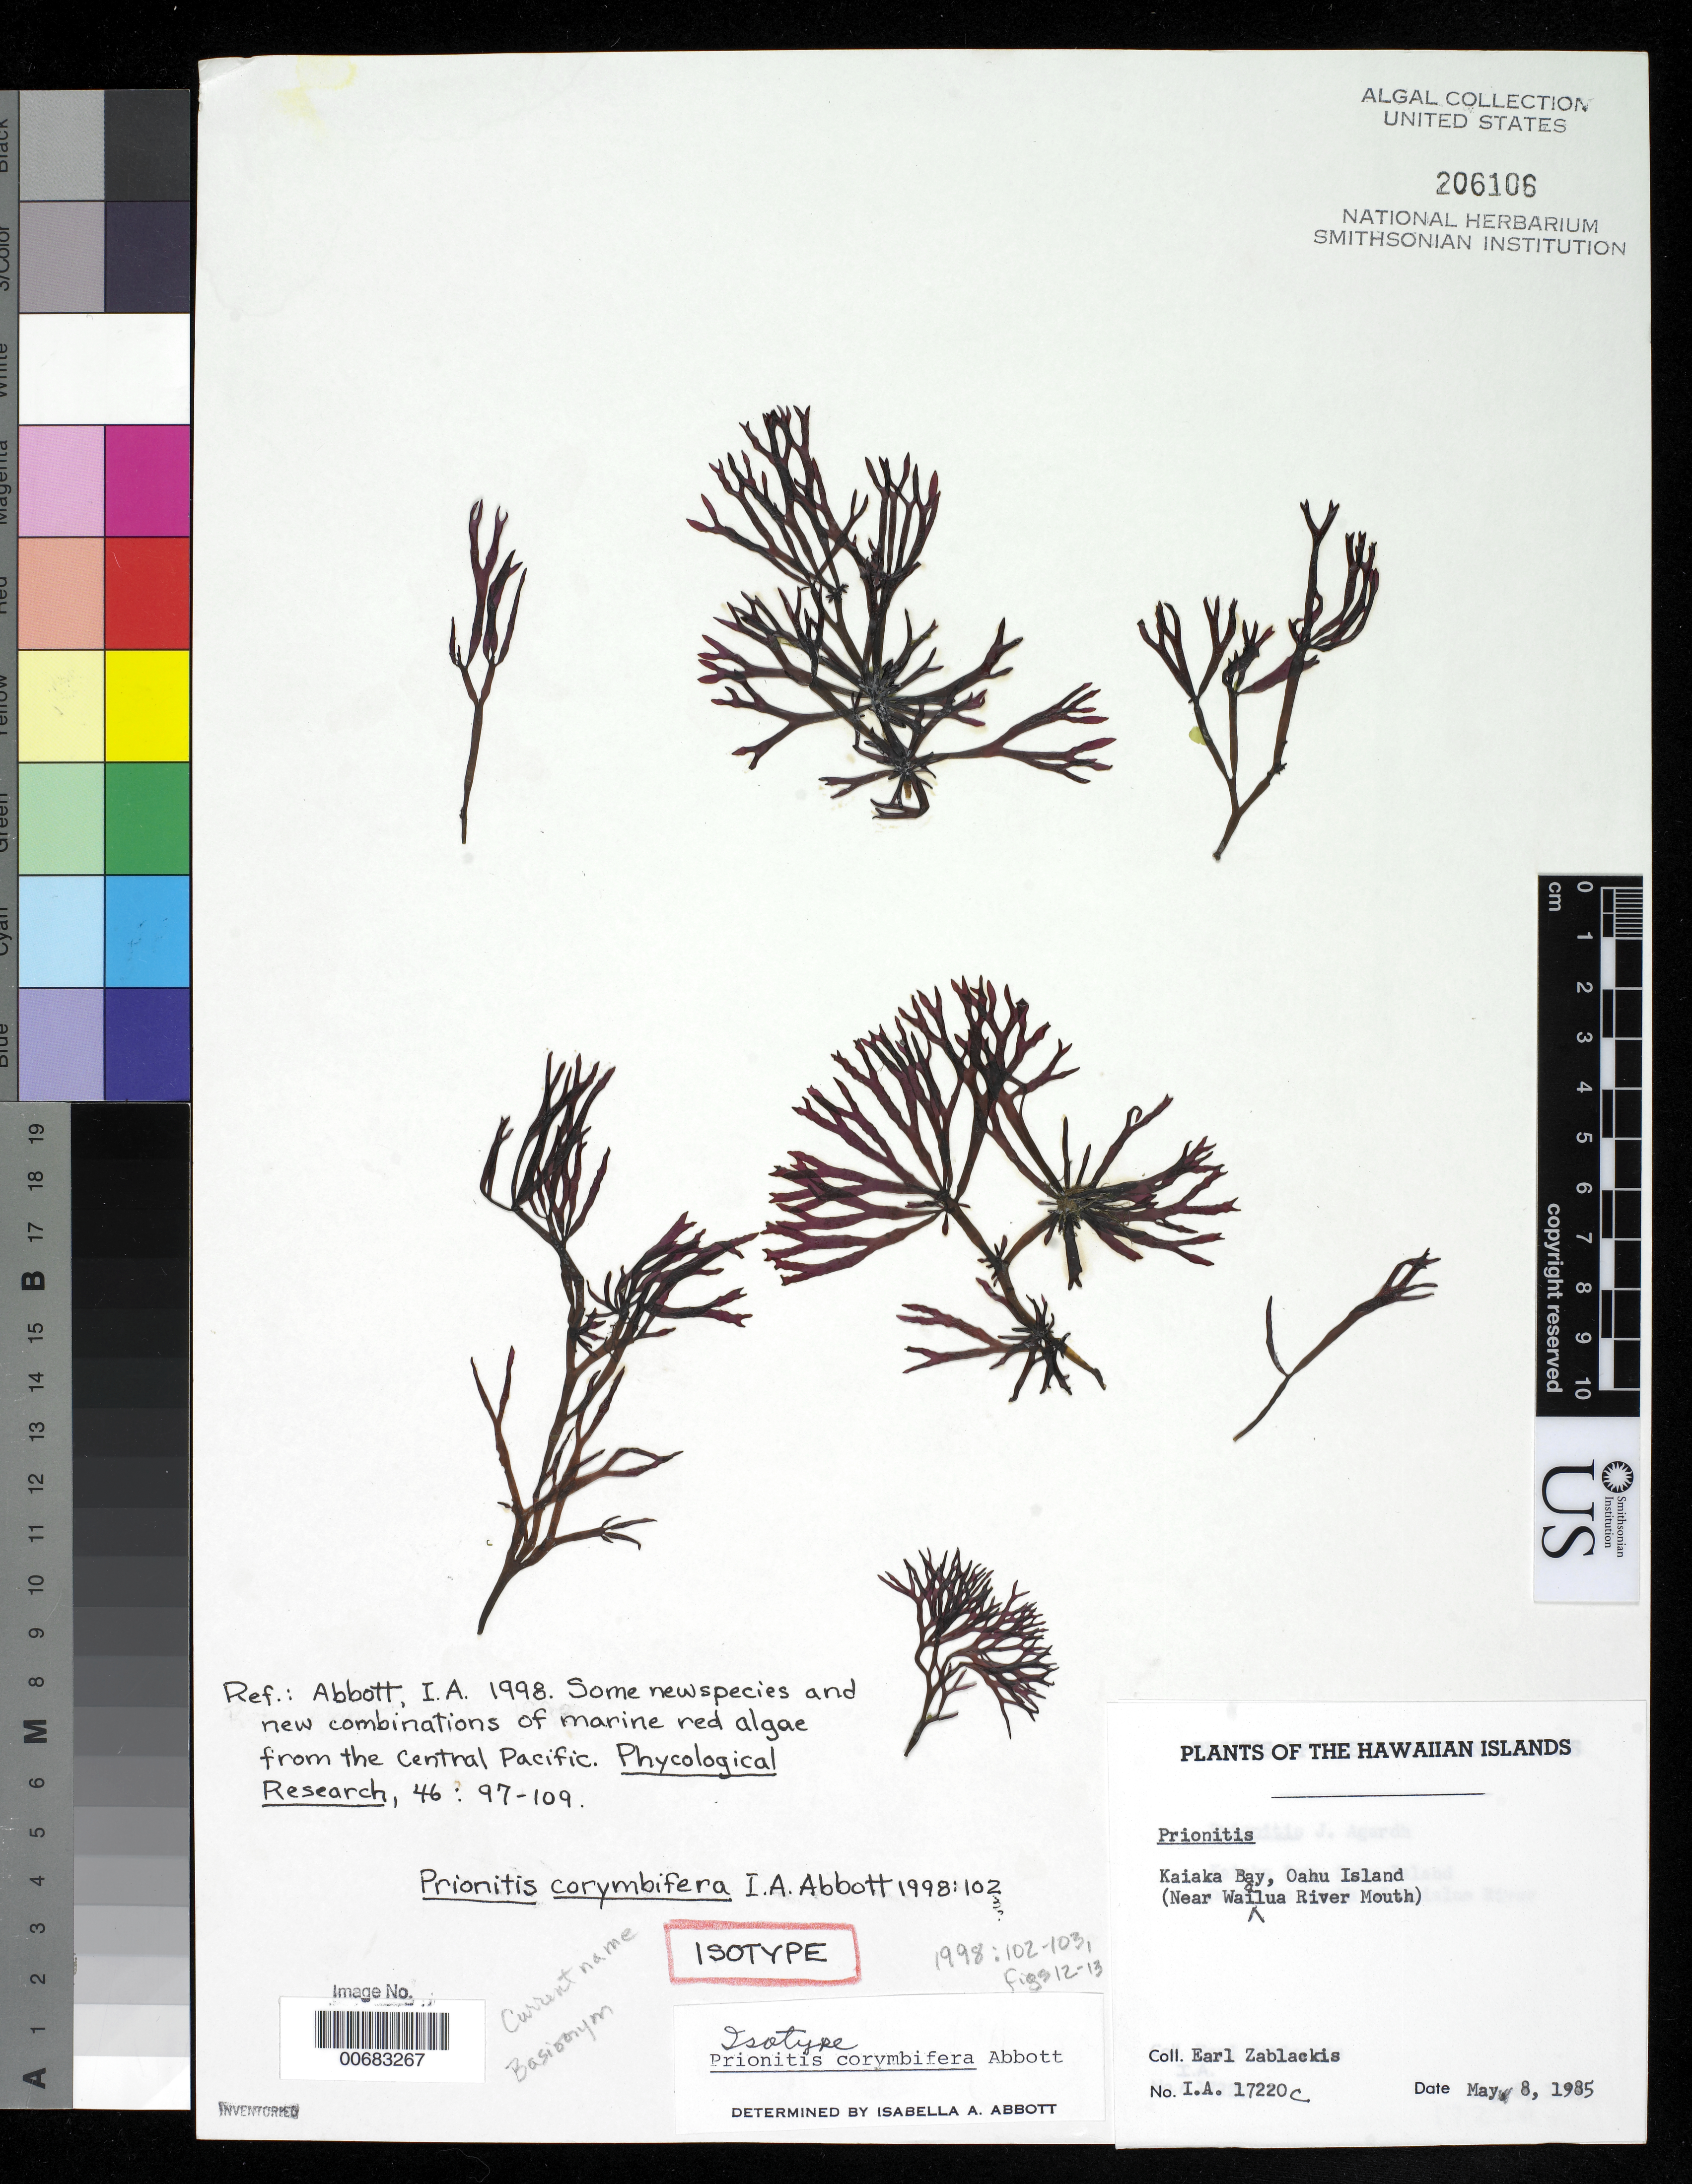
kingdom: Plantae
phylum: Rhodophyta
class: Florideophyceae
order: Cryptonemiales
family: Cryptonemiaceae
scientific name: Prionitis corymbifera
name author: I.A. Abbott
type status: Isotype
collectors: E. Zablackis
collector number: IAA 17220c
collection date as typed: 08 May 1985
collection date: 1985-05-08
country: United States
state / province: Hawaii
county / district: Honolulu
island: Oahu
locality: Kaiaka Bay, near Waialua River mouth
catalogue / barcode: US 206106